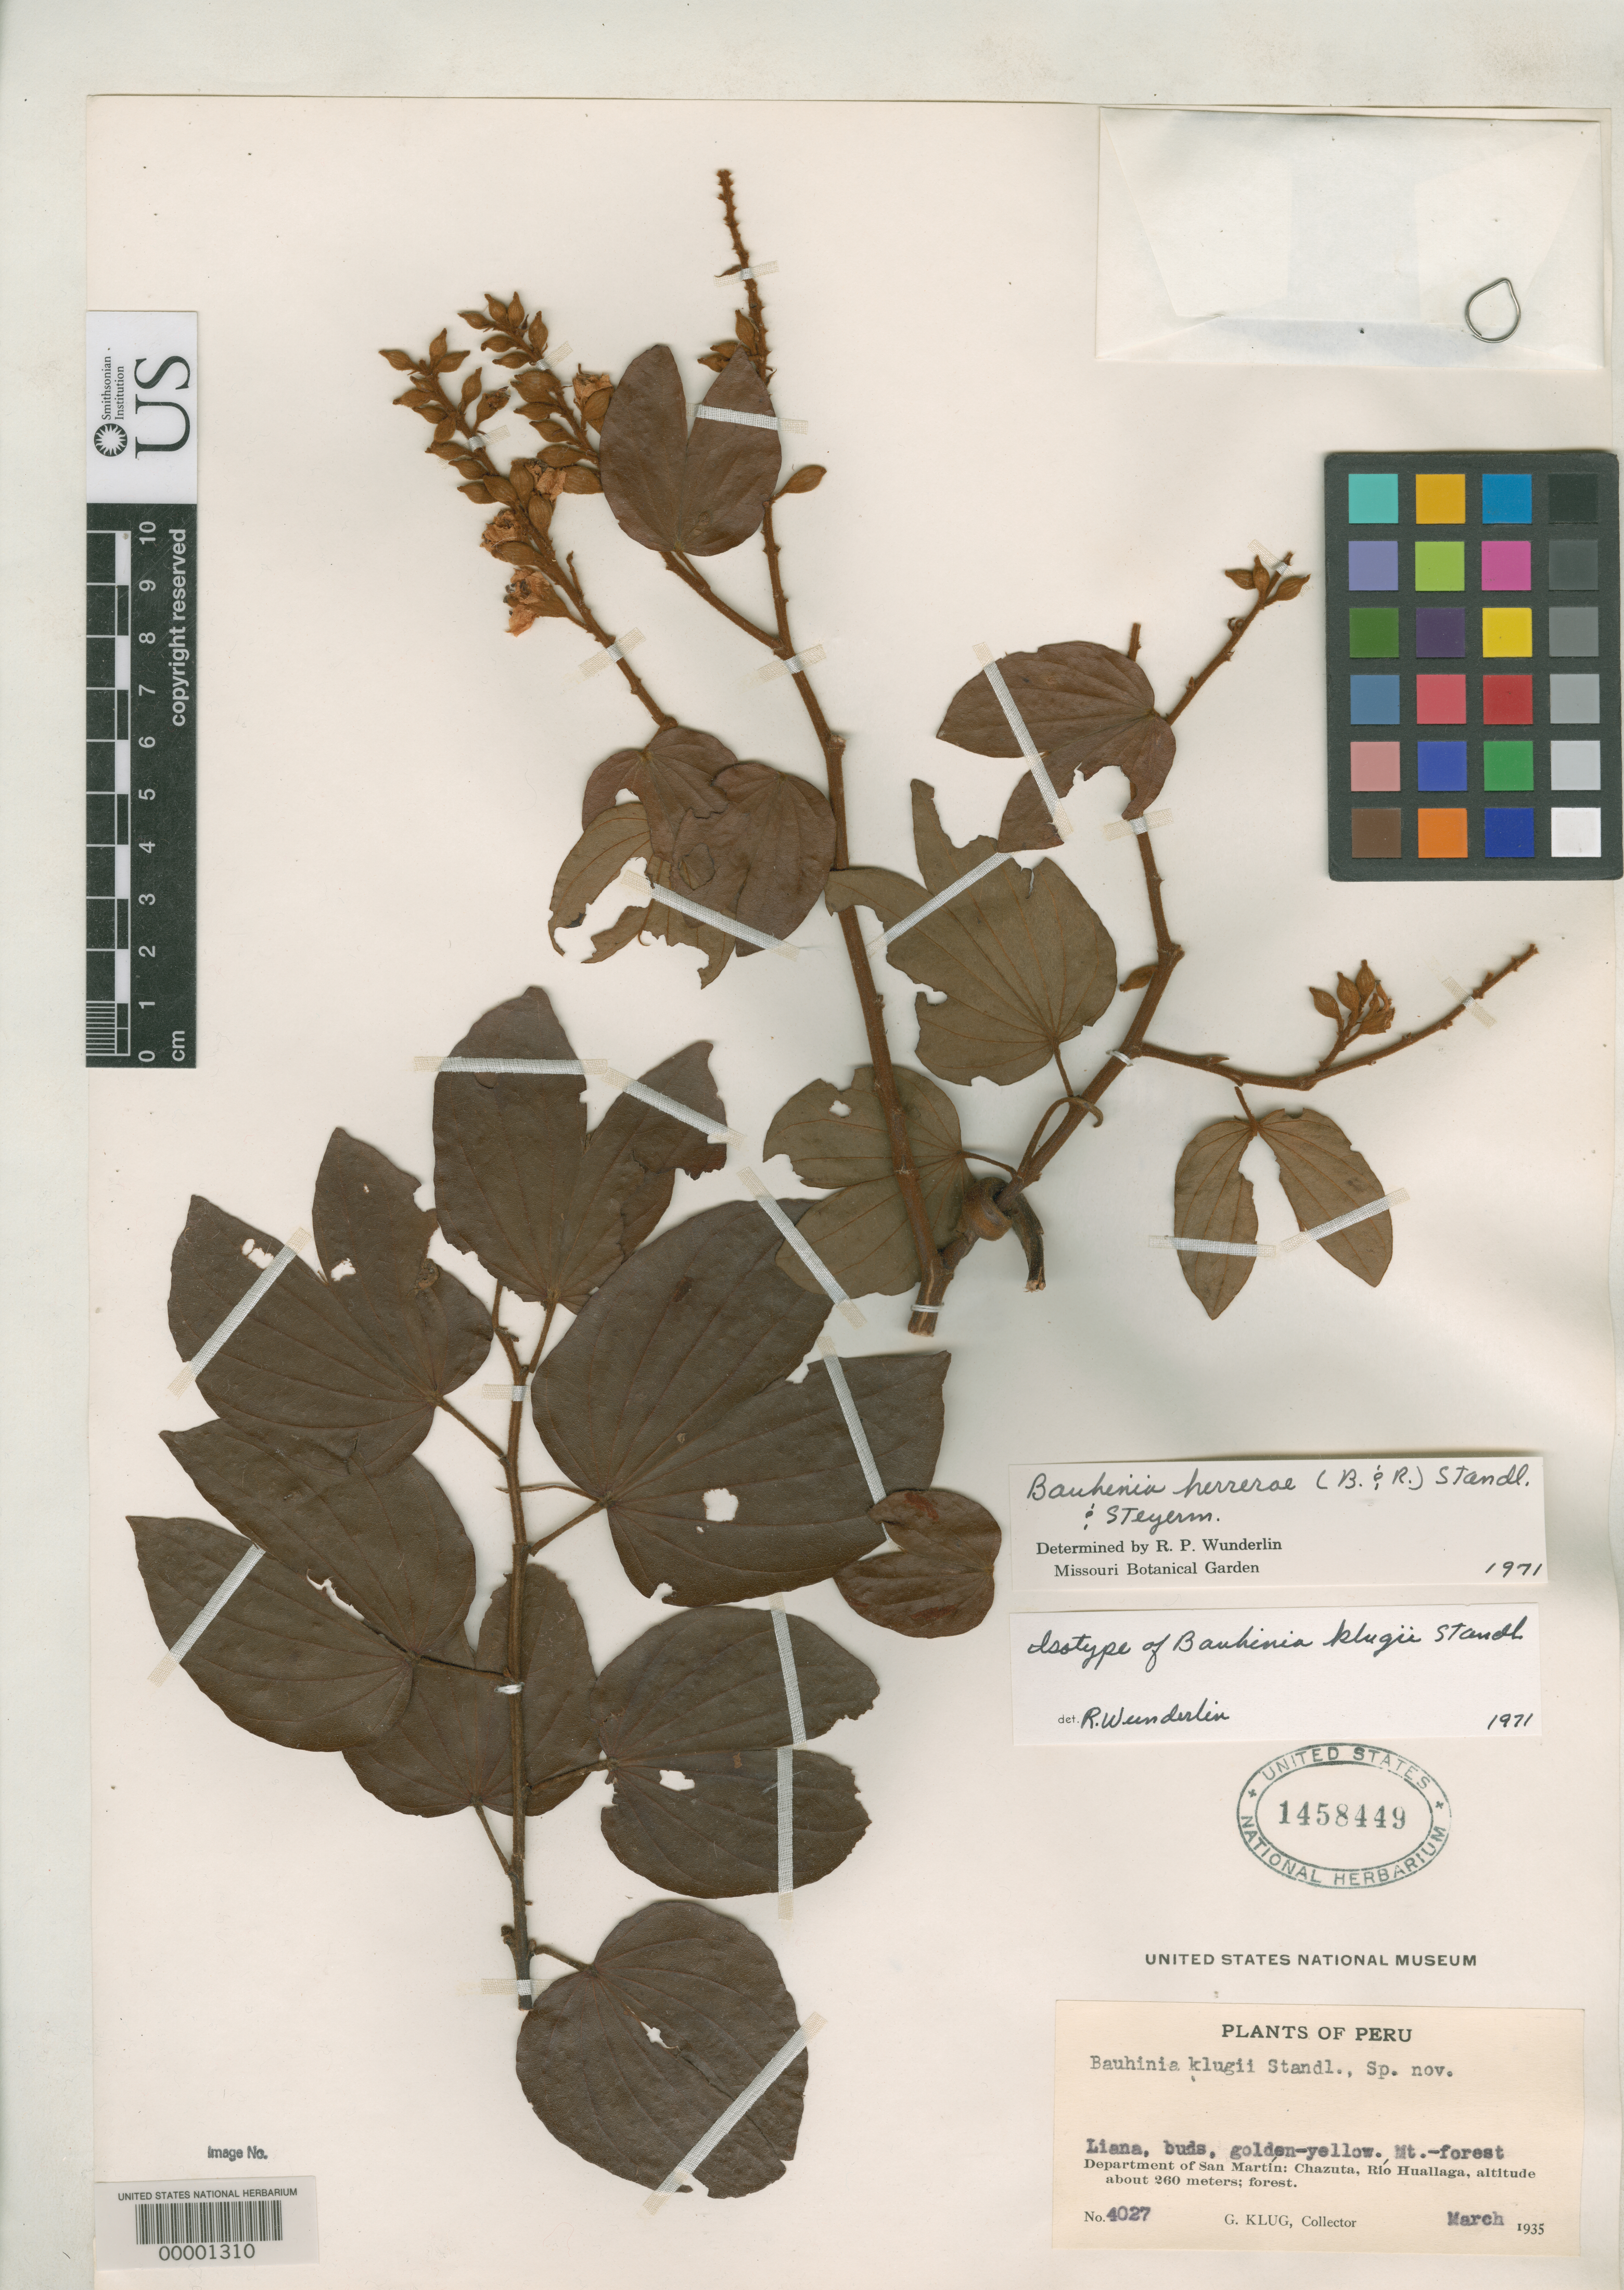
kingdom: Plantae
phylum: Tracheophyta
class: Magnoliopsida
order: Fabales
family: Fabaceae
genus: Bauhinia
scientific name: Bauhinia klugii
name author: Standl.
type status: Isotype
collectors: G. Klug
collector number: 4027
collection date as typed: Mar 1935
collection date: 1935-03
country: Peru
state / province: San Martín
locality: Chazuta, Rio Huallaga.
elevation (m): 260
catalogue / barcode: US 1458449